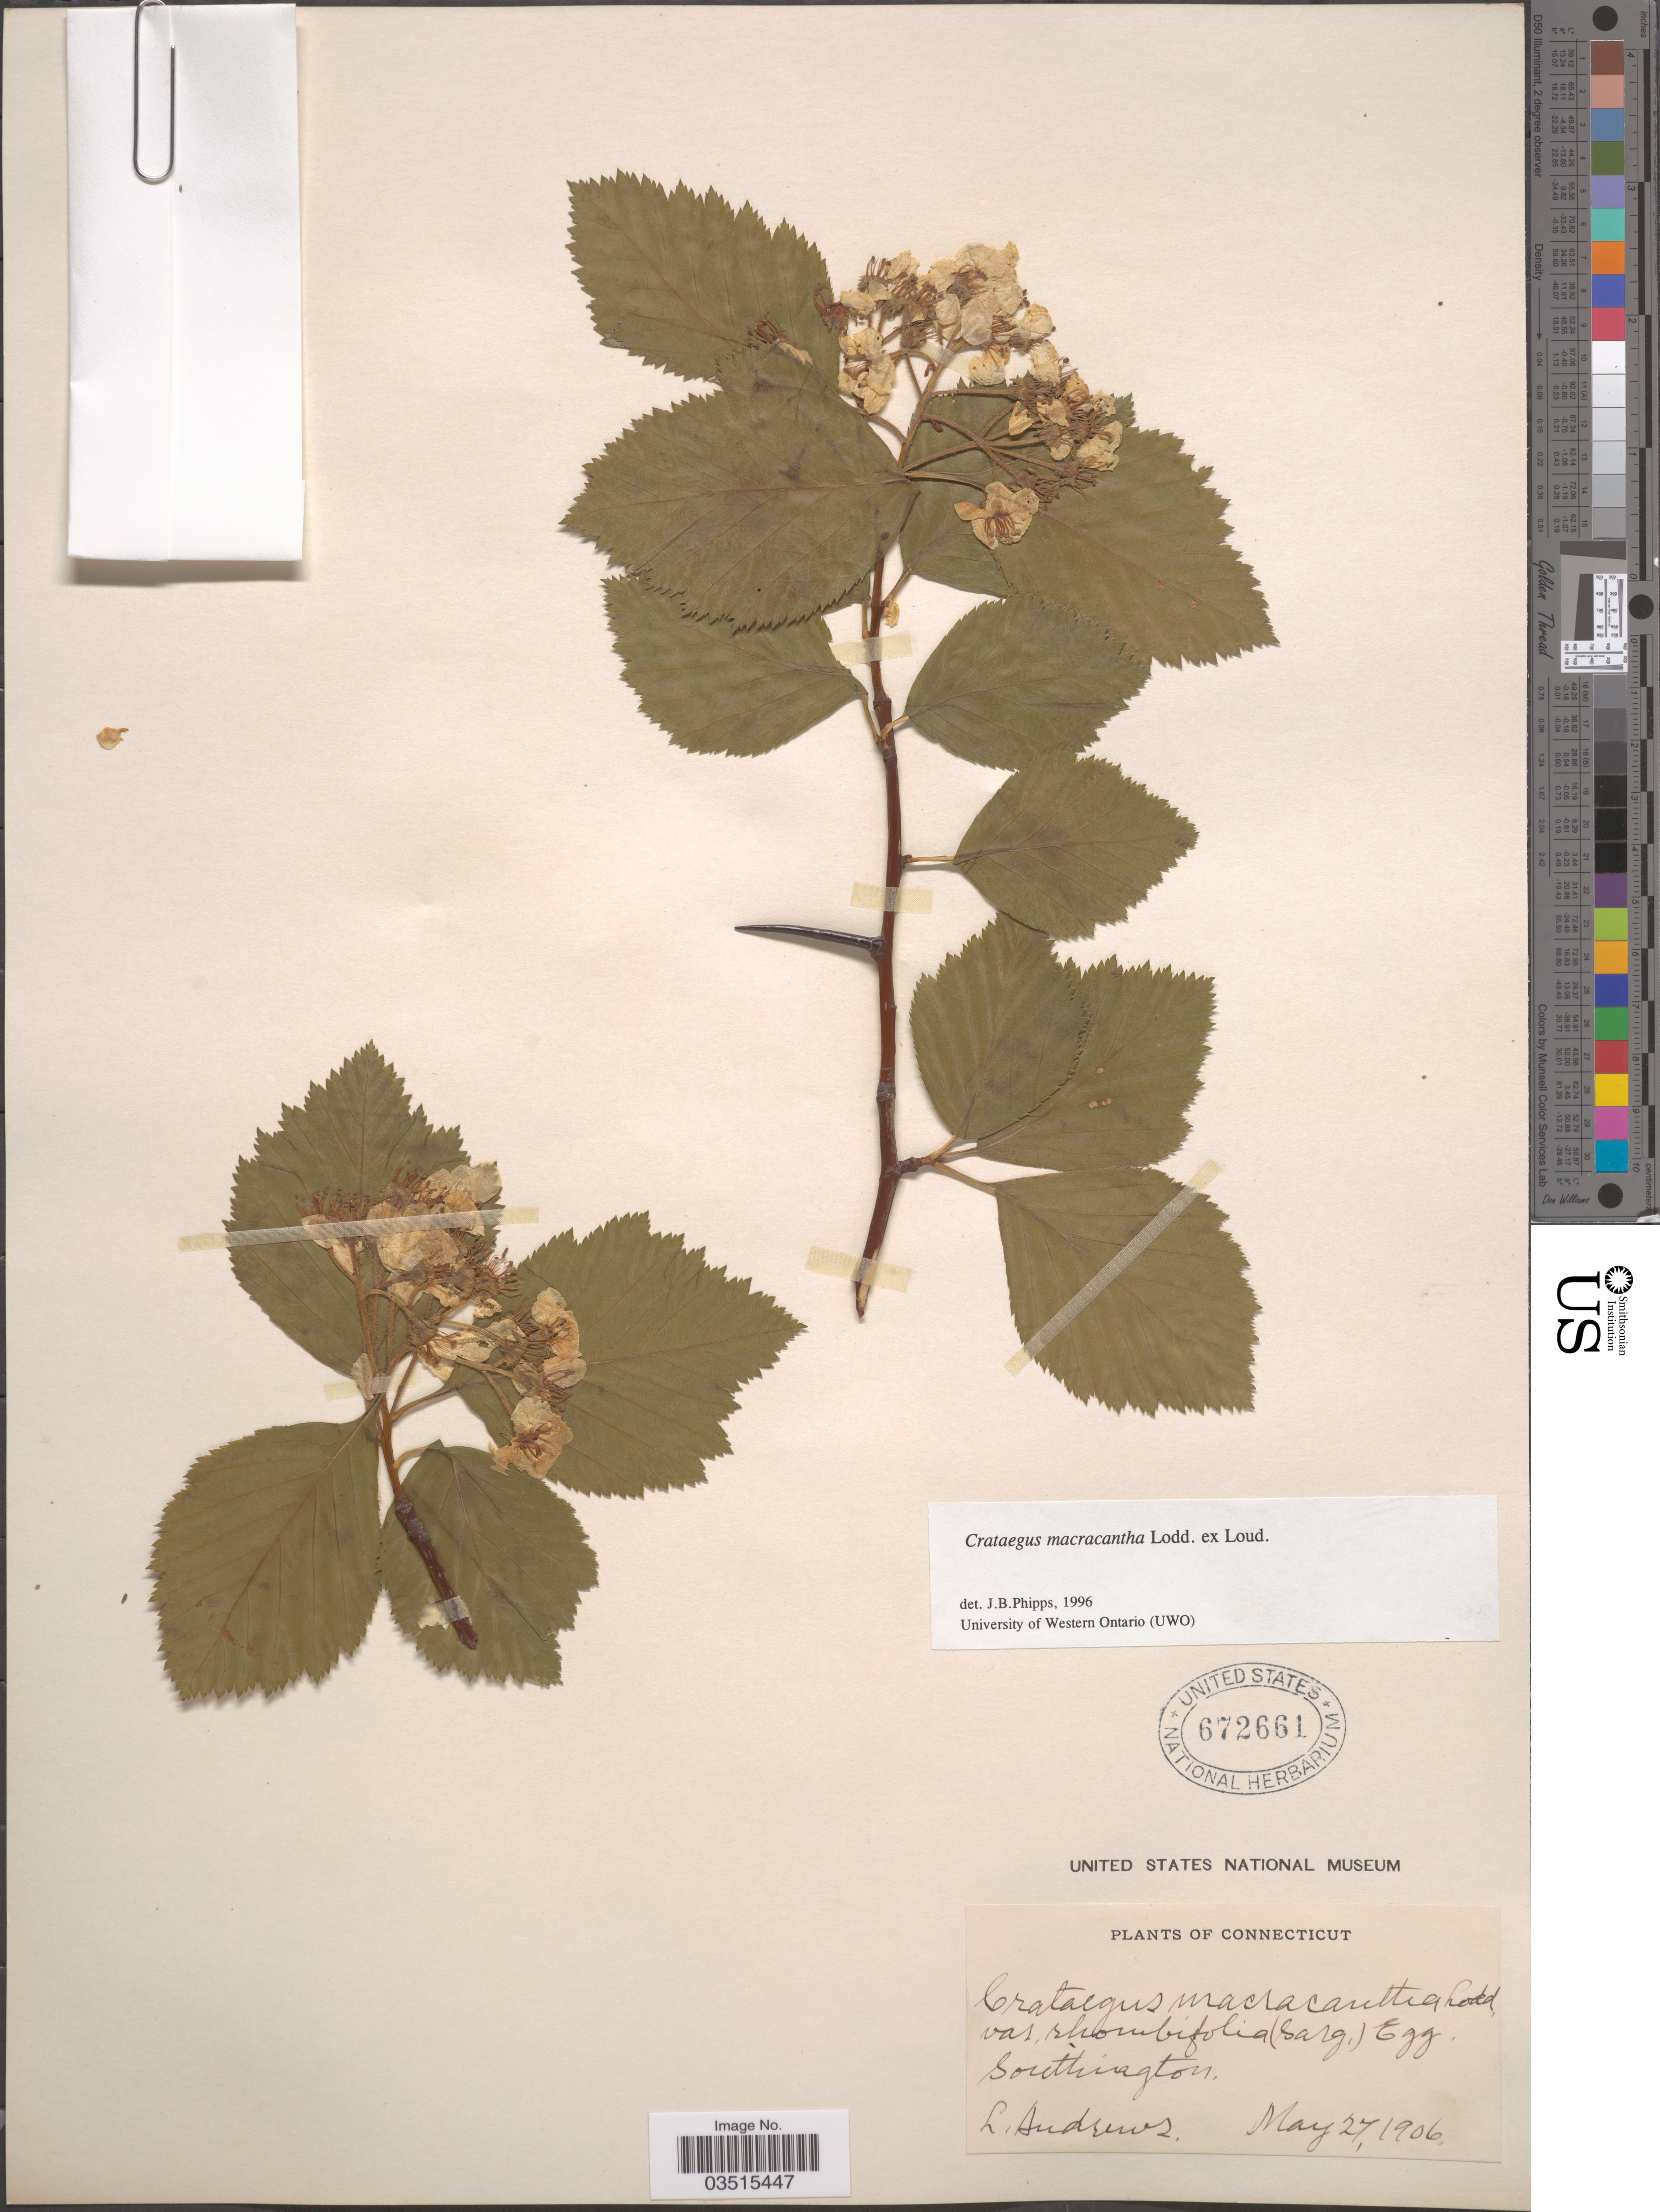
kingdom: Plantae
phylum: Tracheophyta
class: Magnoliopsida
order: Rosales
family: Rosaceae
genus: Crataegus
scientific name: Crataegus macracantha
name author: (Lindl.) Lodd. ex Loudon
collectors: L. Andrews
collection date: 1906-05-27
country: United States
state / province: Connecticut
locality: Southington.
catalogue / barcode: US 672661